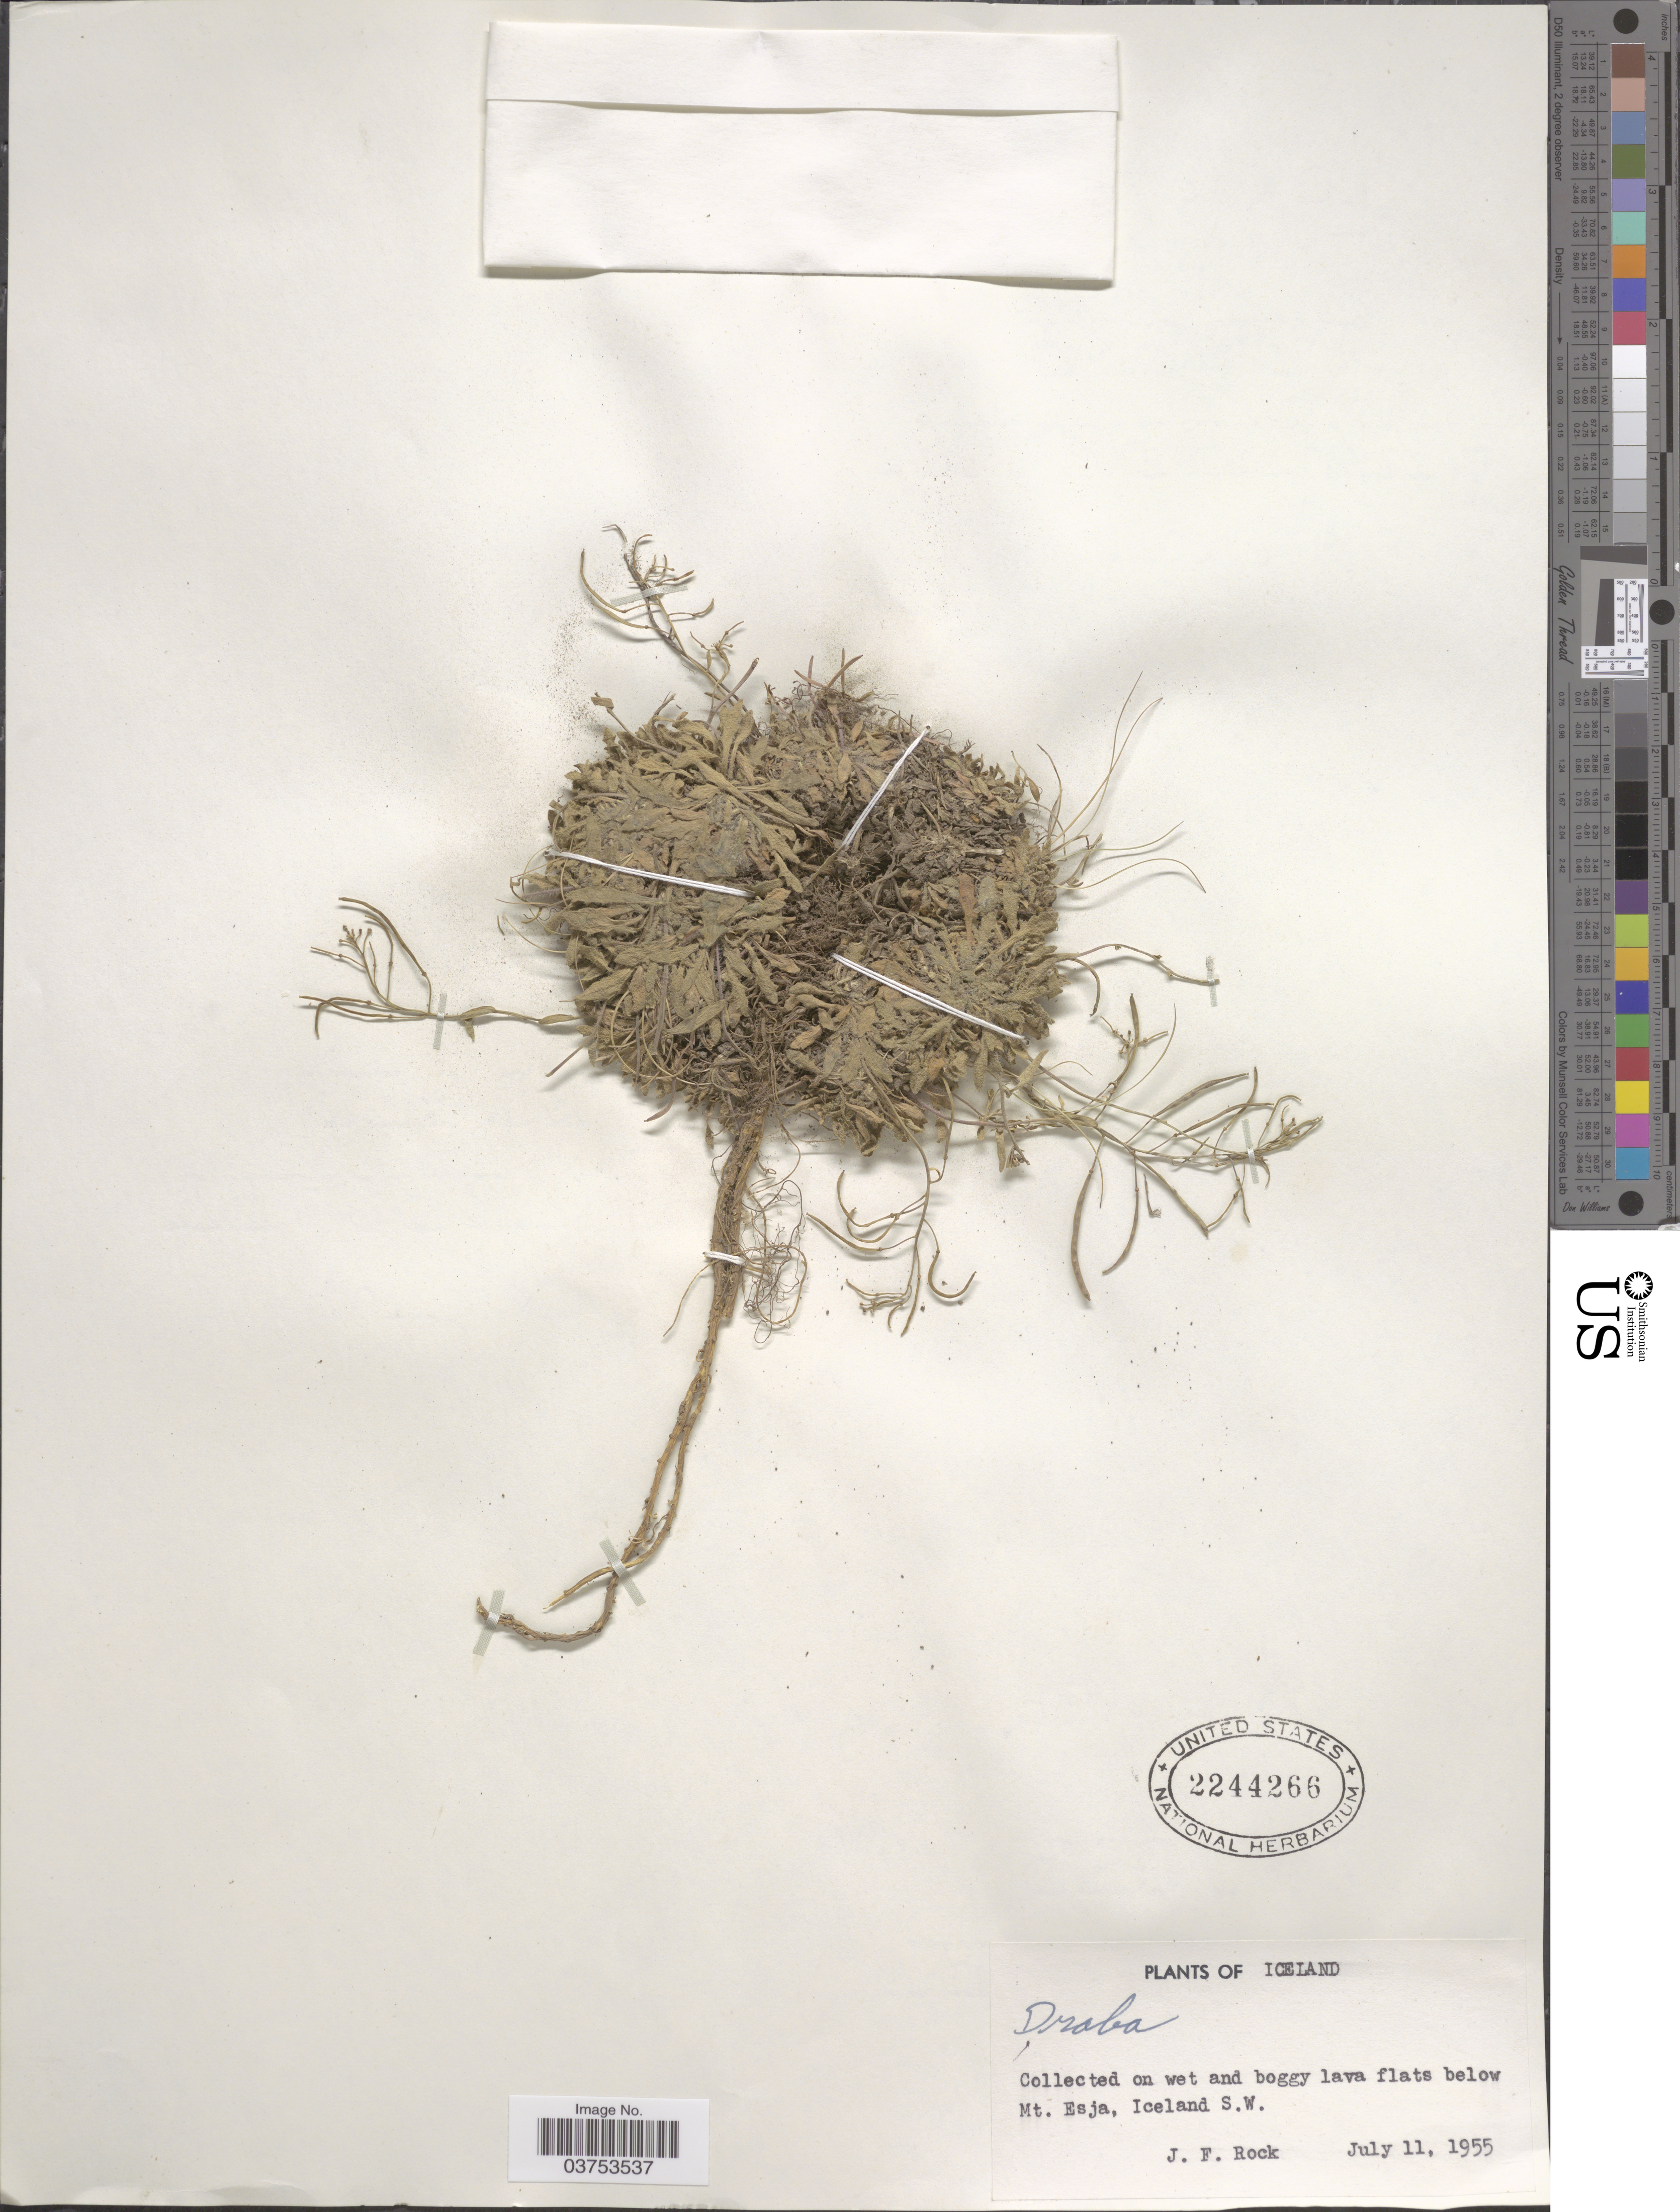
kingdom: Plantae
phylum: Tracheophyta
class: Magnoliopsida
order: Brassicales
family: Brassicaceae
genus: Draba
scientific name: Draba sp.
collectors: J. Rock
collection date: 1955-07-11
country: Iceland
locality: Below Mt. Esja, Iceland S.W.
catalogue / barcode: US 2244266